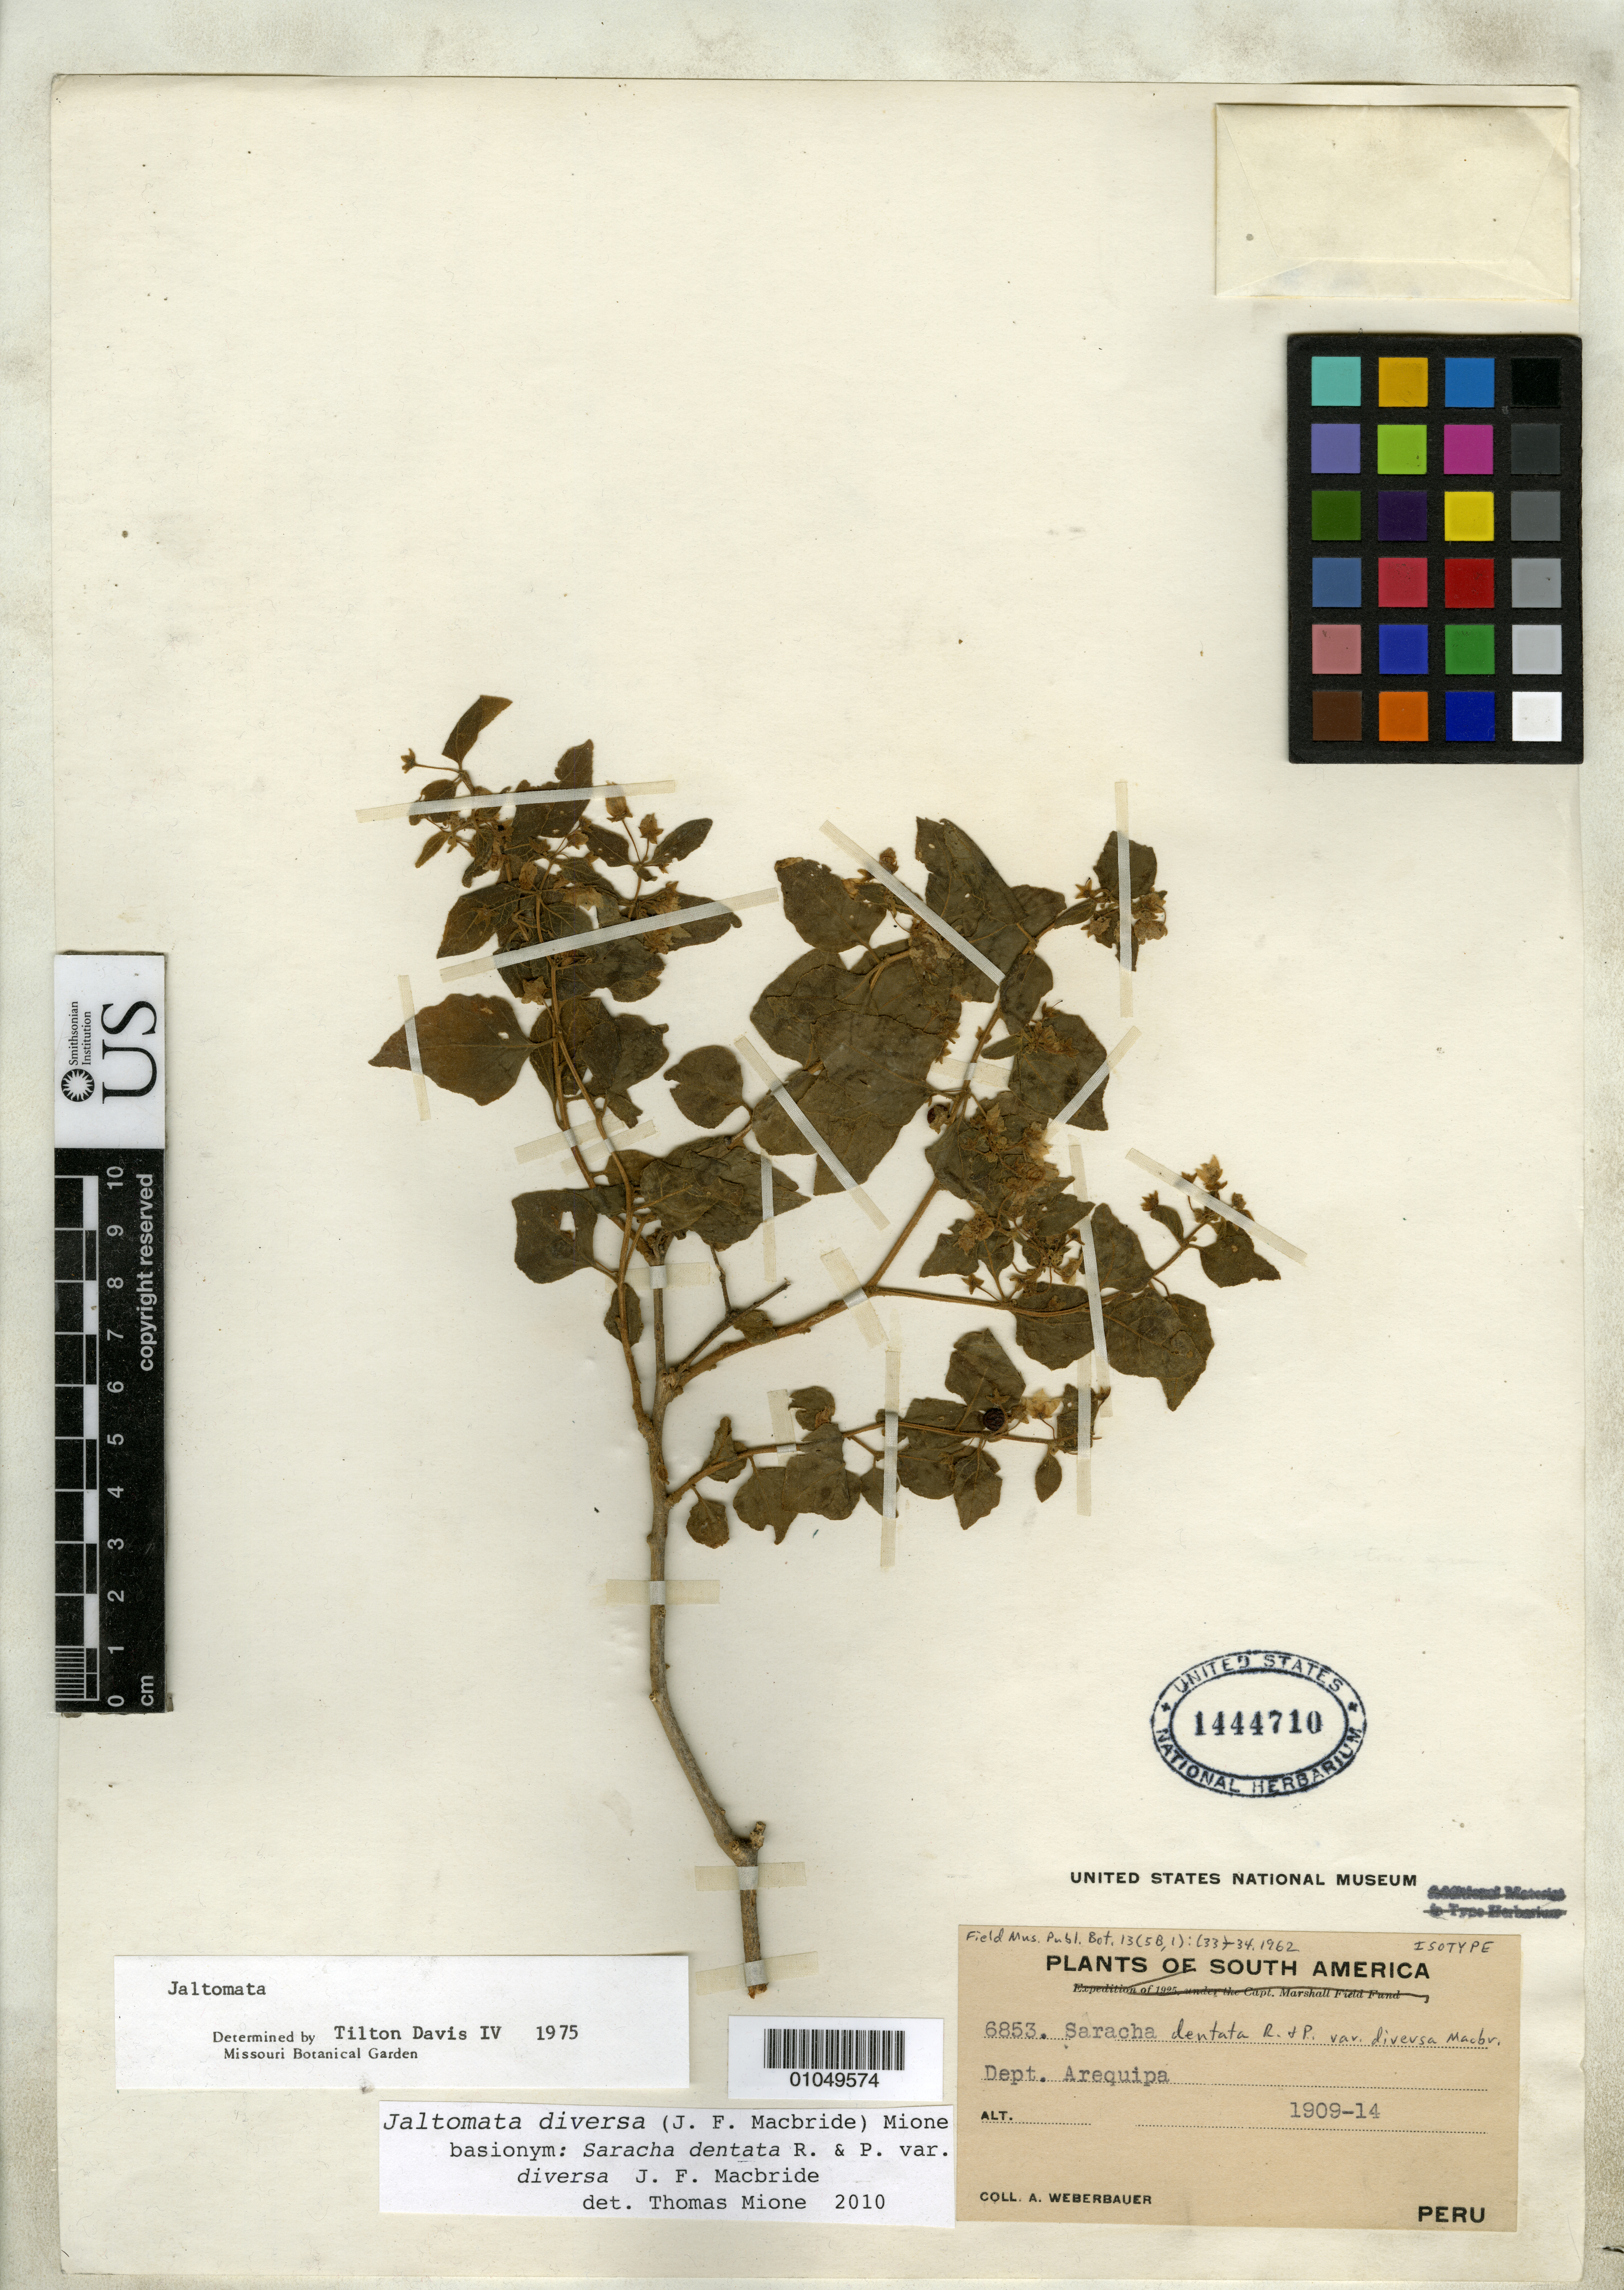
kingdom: Plantae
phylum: Tracheophyta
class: Magnoliopsida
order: Solanales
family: Solanaceae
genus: Saracha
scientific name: Saracha dentata var. diversa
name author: J.F. Macbr.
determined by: Mione, Thomas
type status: Isolectotype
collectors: A. Weberbauer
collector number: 6853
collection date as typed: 1909 to -- --- 1914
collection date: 1909/1914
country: Peru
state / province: Arequipa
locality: Dept. Arequipa.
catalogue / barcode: US 1444710